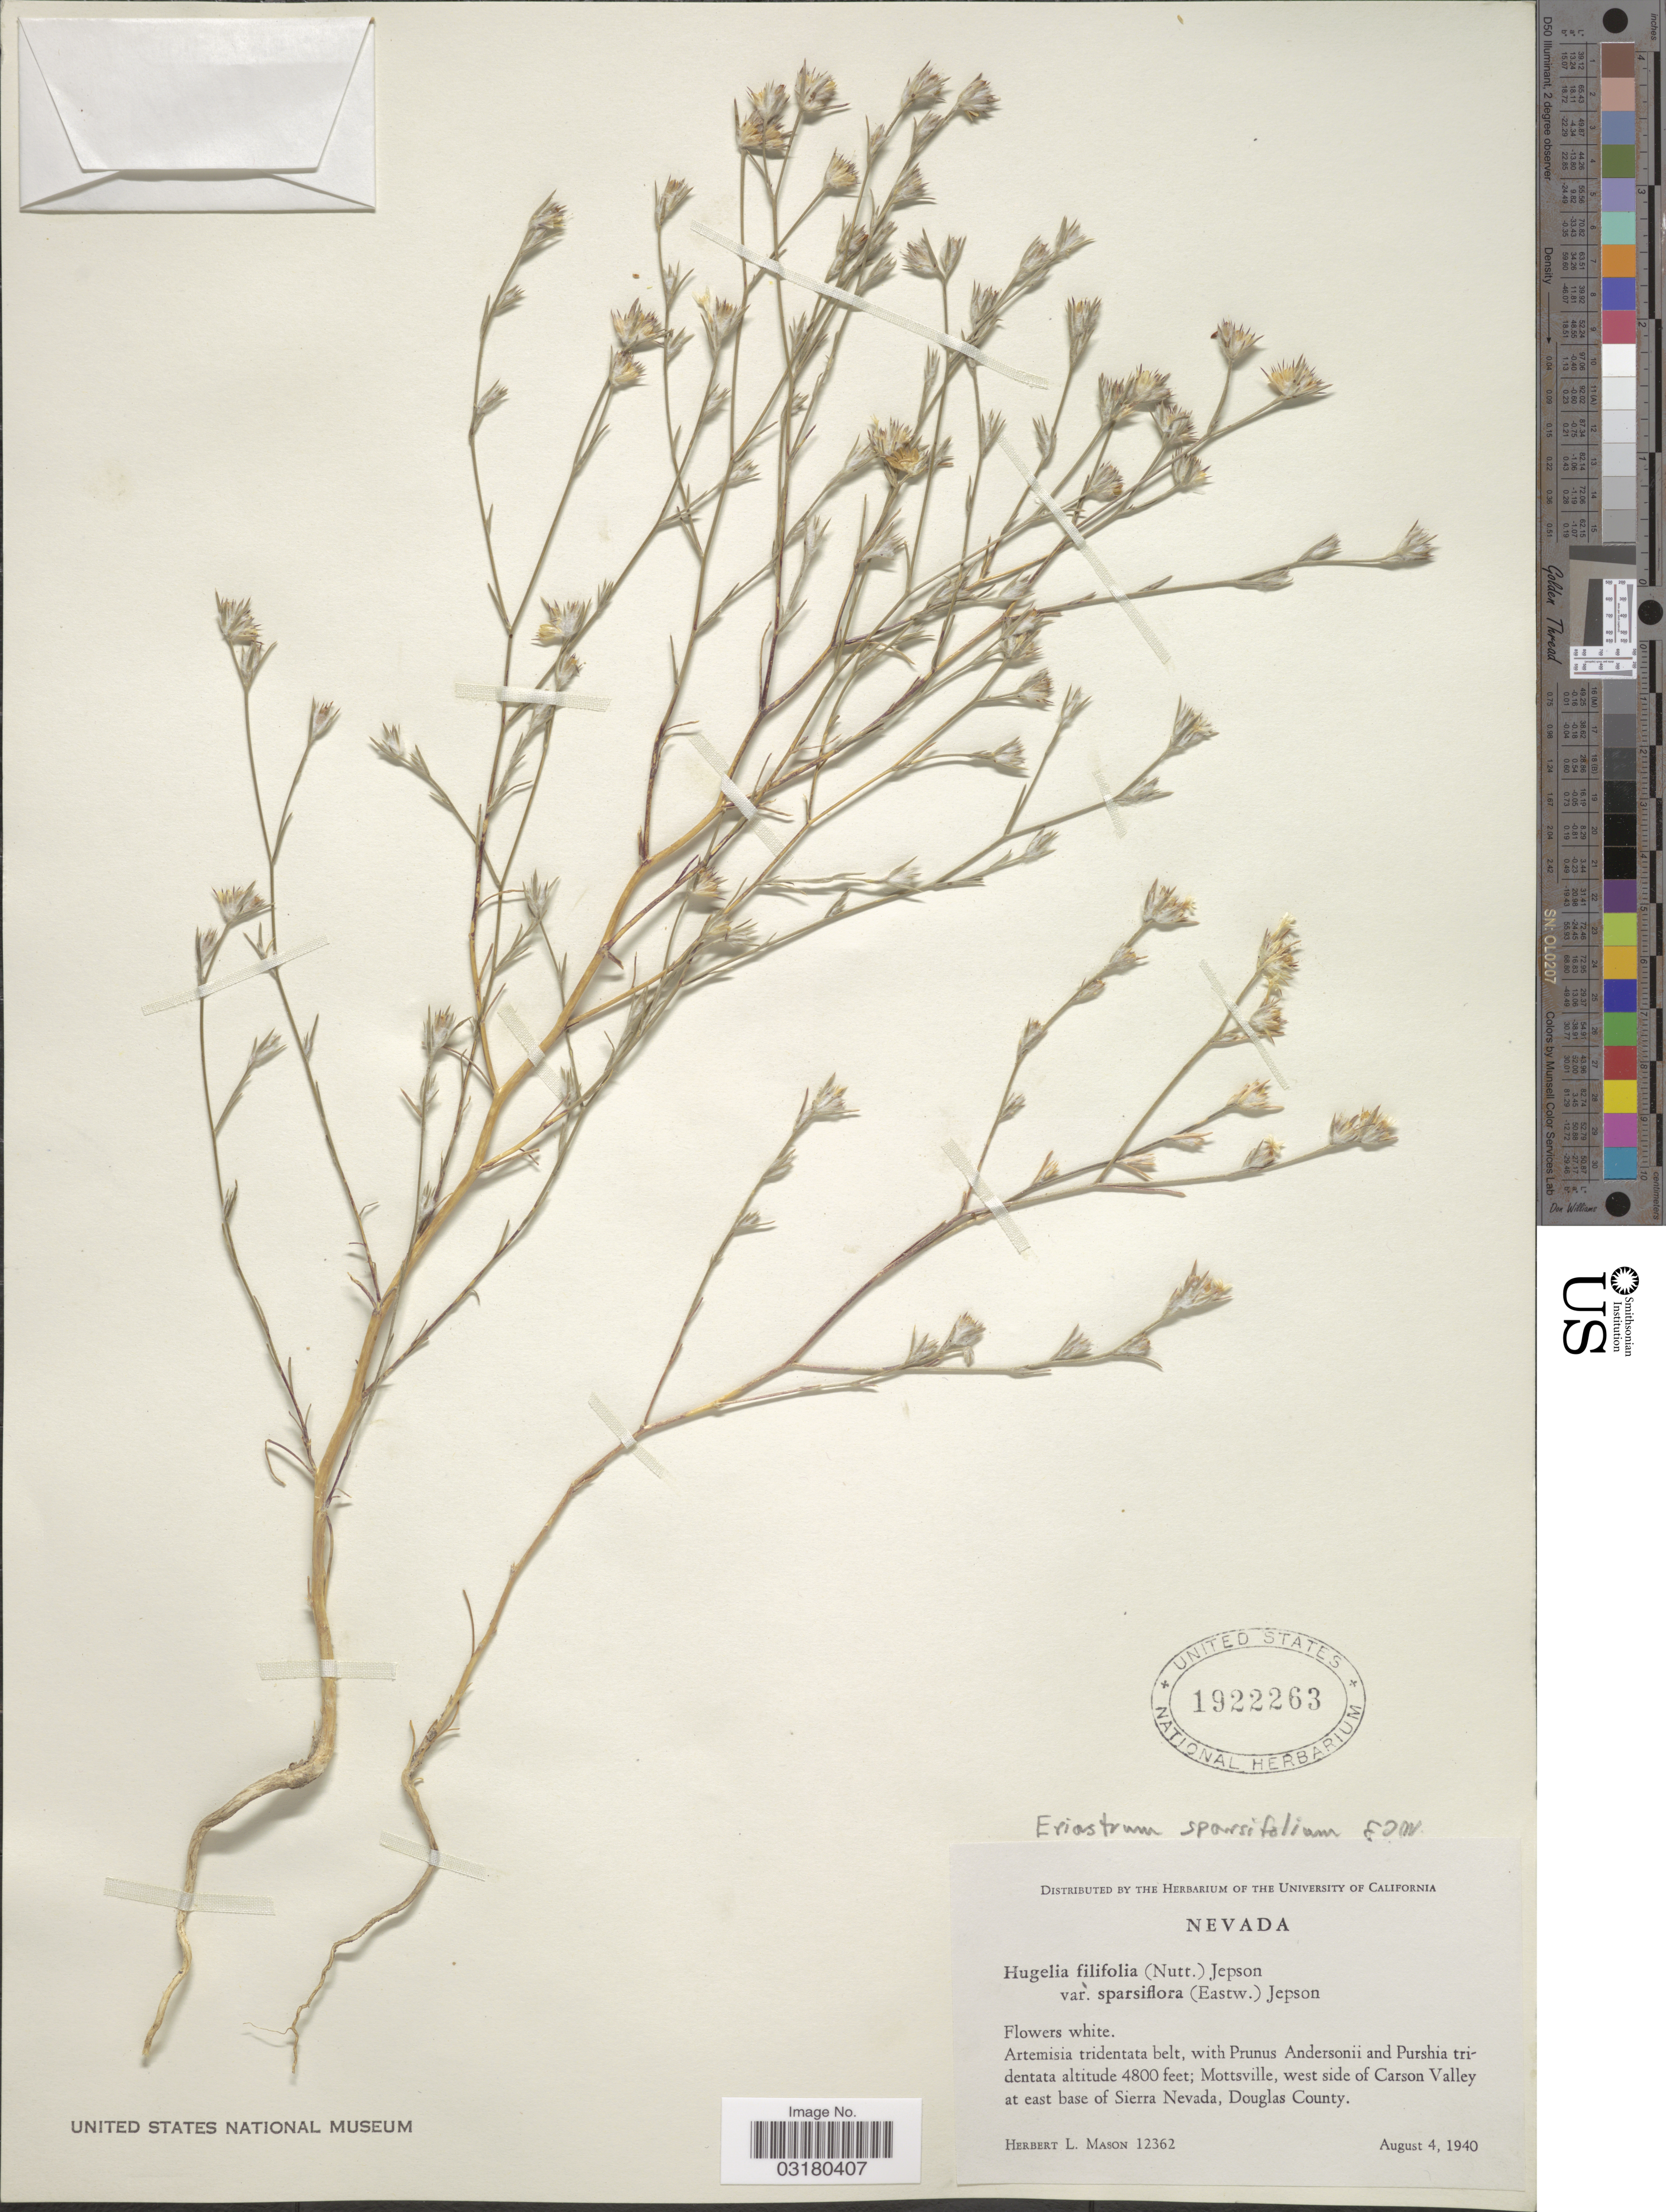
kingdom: Plantae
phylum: Tracheophyta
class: Magnoliopsida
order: Ericales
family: Polemoniaceae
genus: Eriastrum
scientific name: Eriastrum sparsiflorum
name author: (Eastw.) H. Mason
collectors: H. L. Mason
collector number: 12362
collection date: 1940-08-04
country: United States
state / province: Nevada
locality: Mottsville, west side of Carson Valley at east base of Sierra Nevada, Douglas County.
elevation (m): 1463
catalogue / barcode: US 1922263